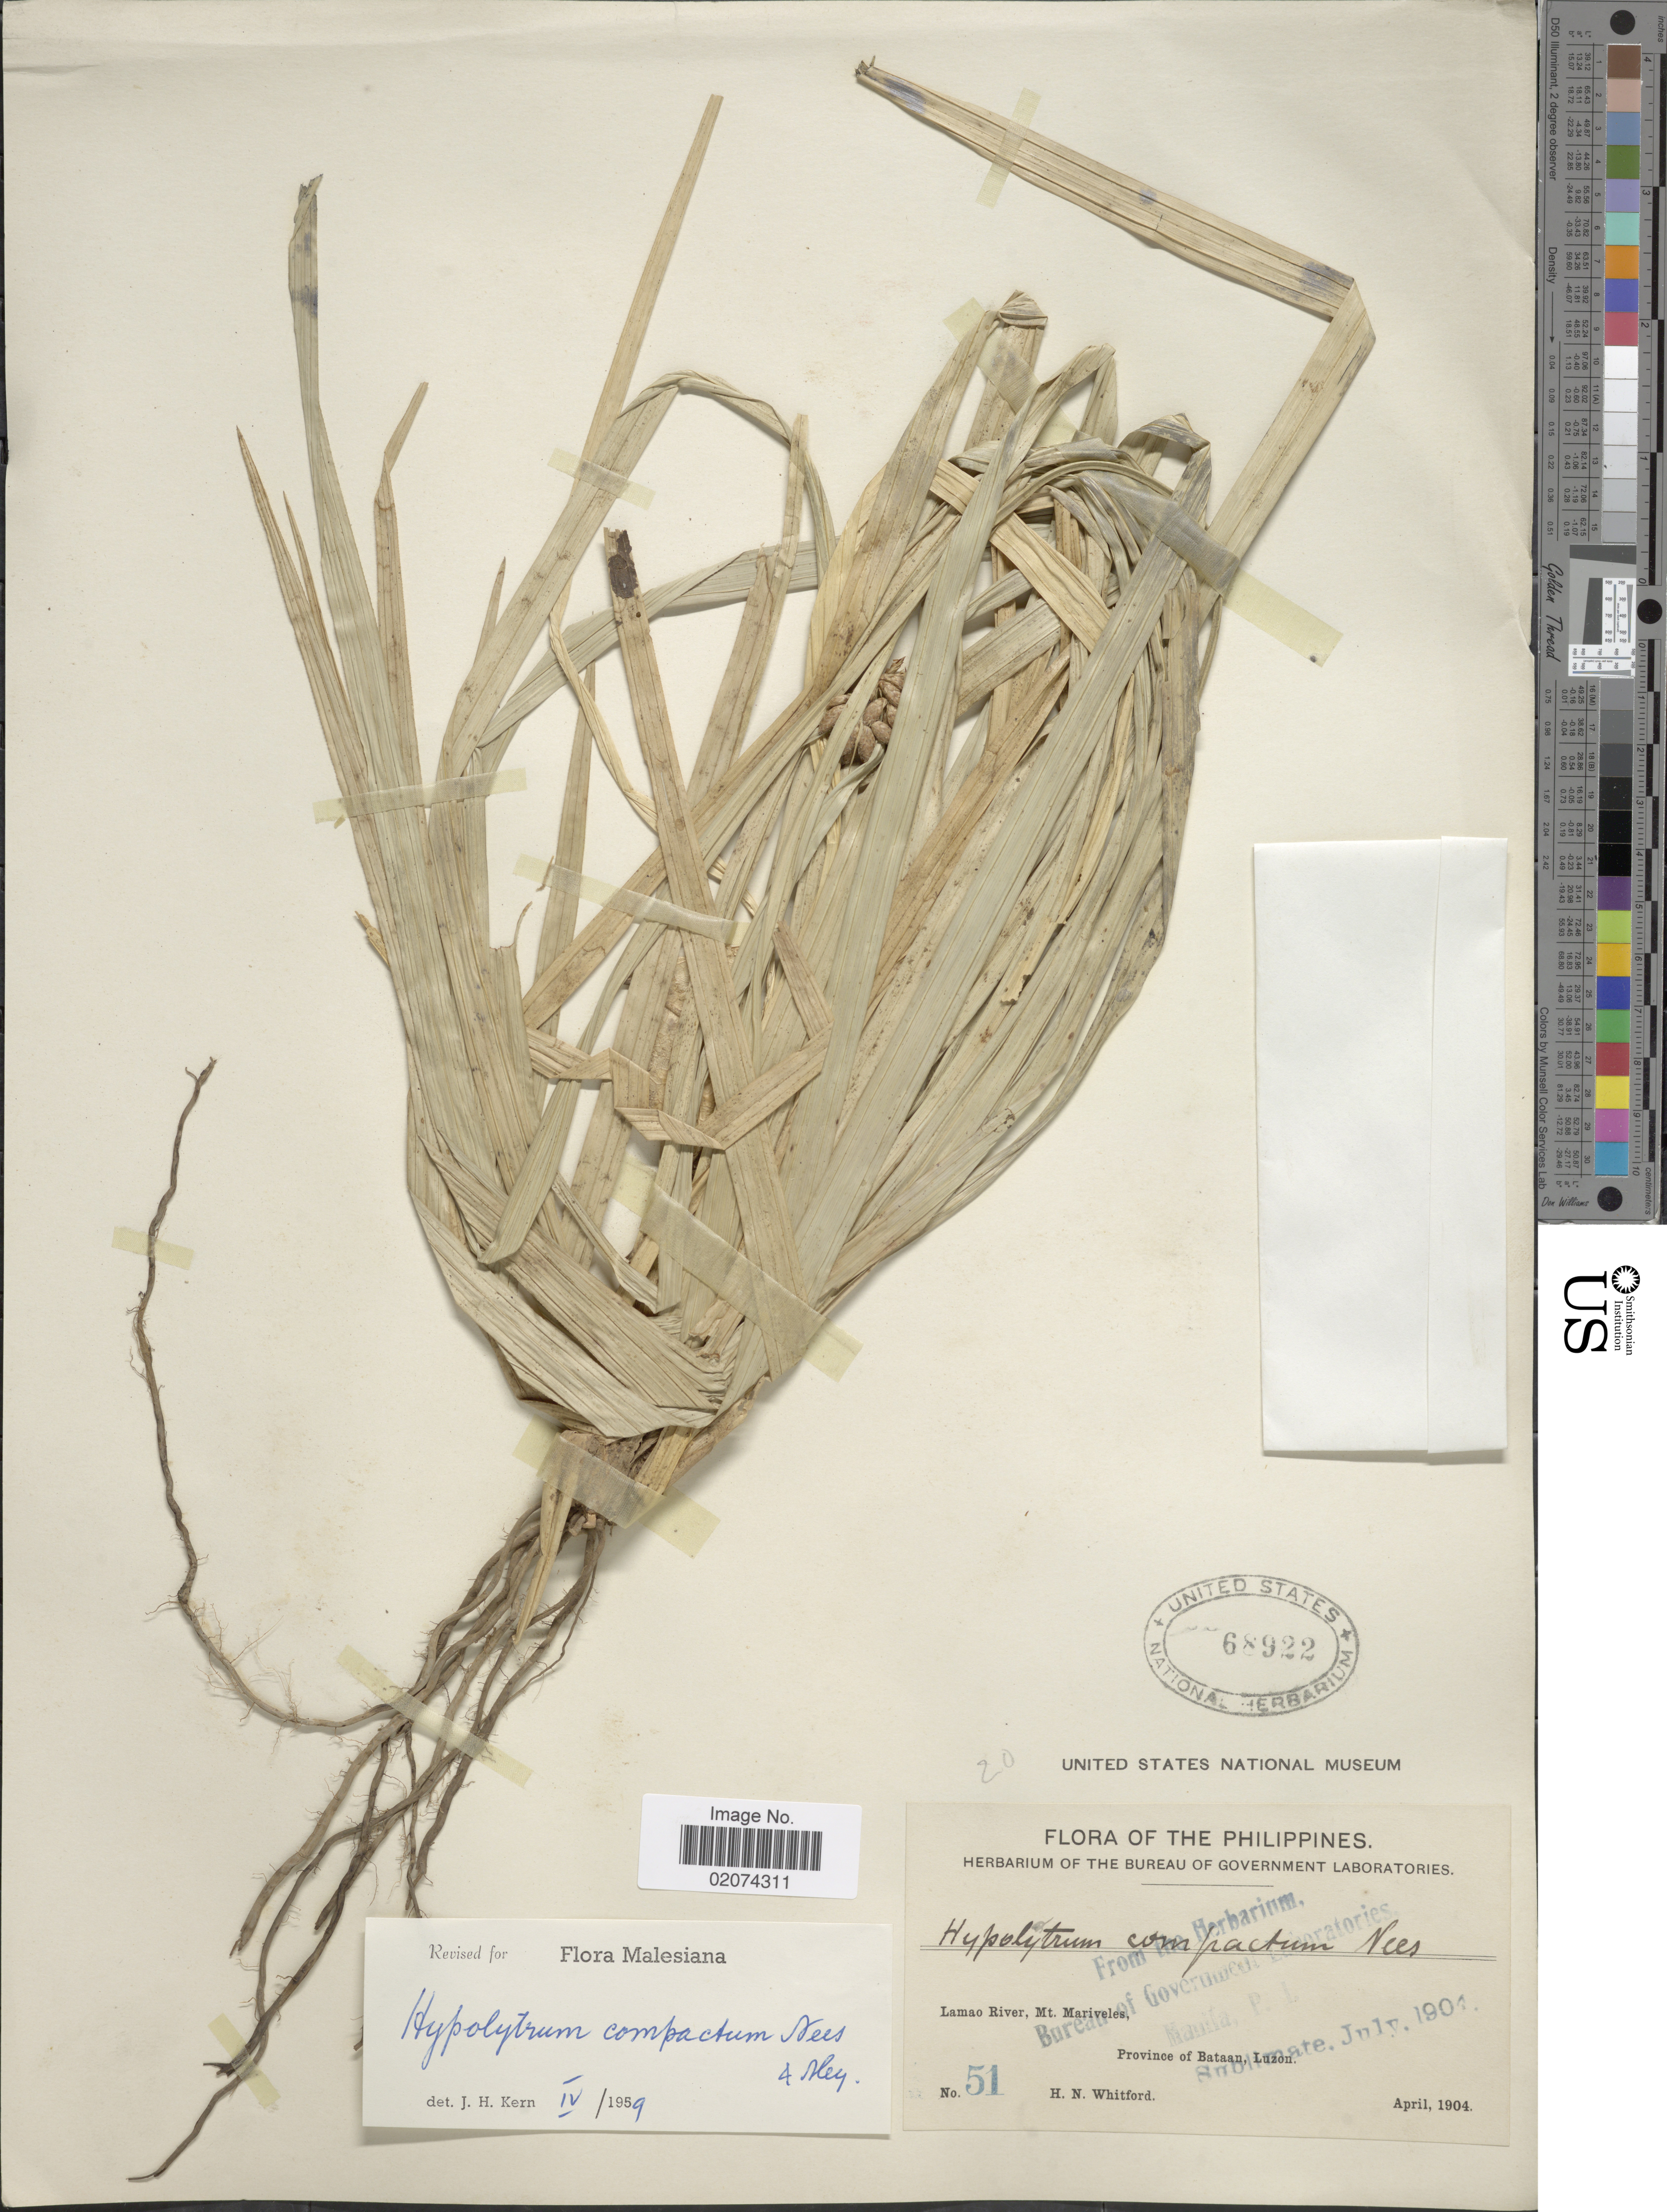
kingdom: Plantae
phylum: Tracheophyta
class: Liliopsida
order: Poales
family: Cyperaceae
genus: Hypolytrum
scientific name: Hypolytrum compactum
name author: Nees & Meyen ex Kunth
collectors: H. N. Whitford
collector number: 51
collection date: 1904-04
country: Philippines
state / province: Cagayan Valley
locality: Lamao River, Mt. Mariveles, Province of Bataan, Luzon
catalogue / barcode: US 68922